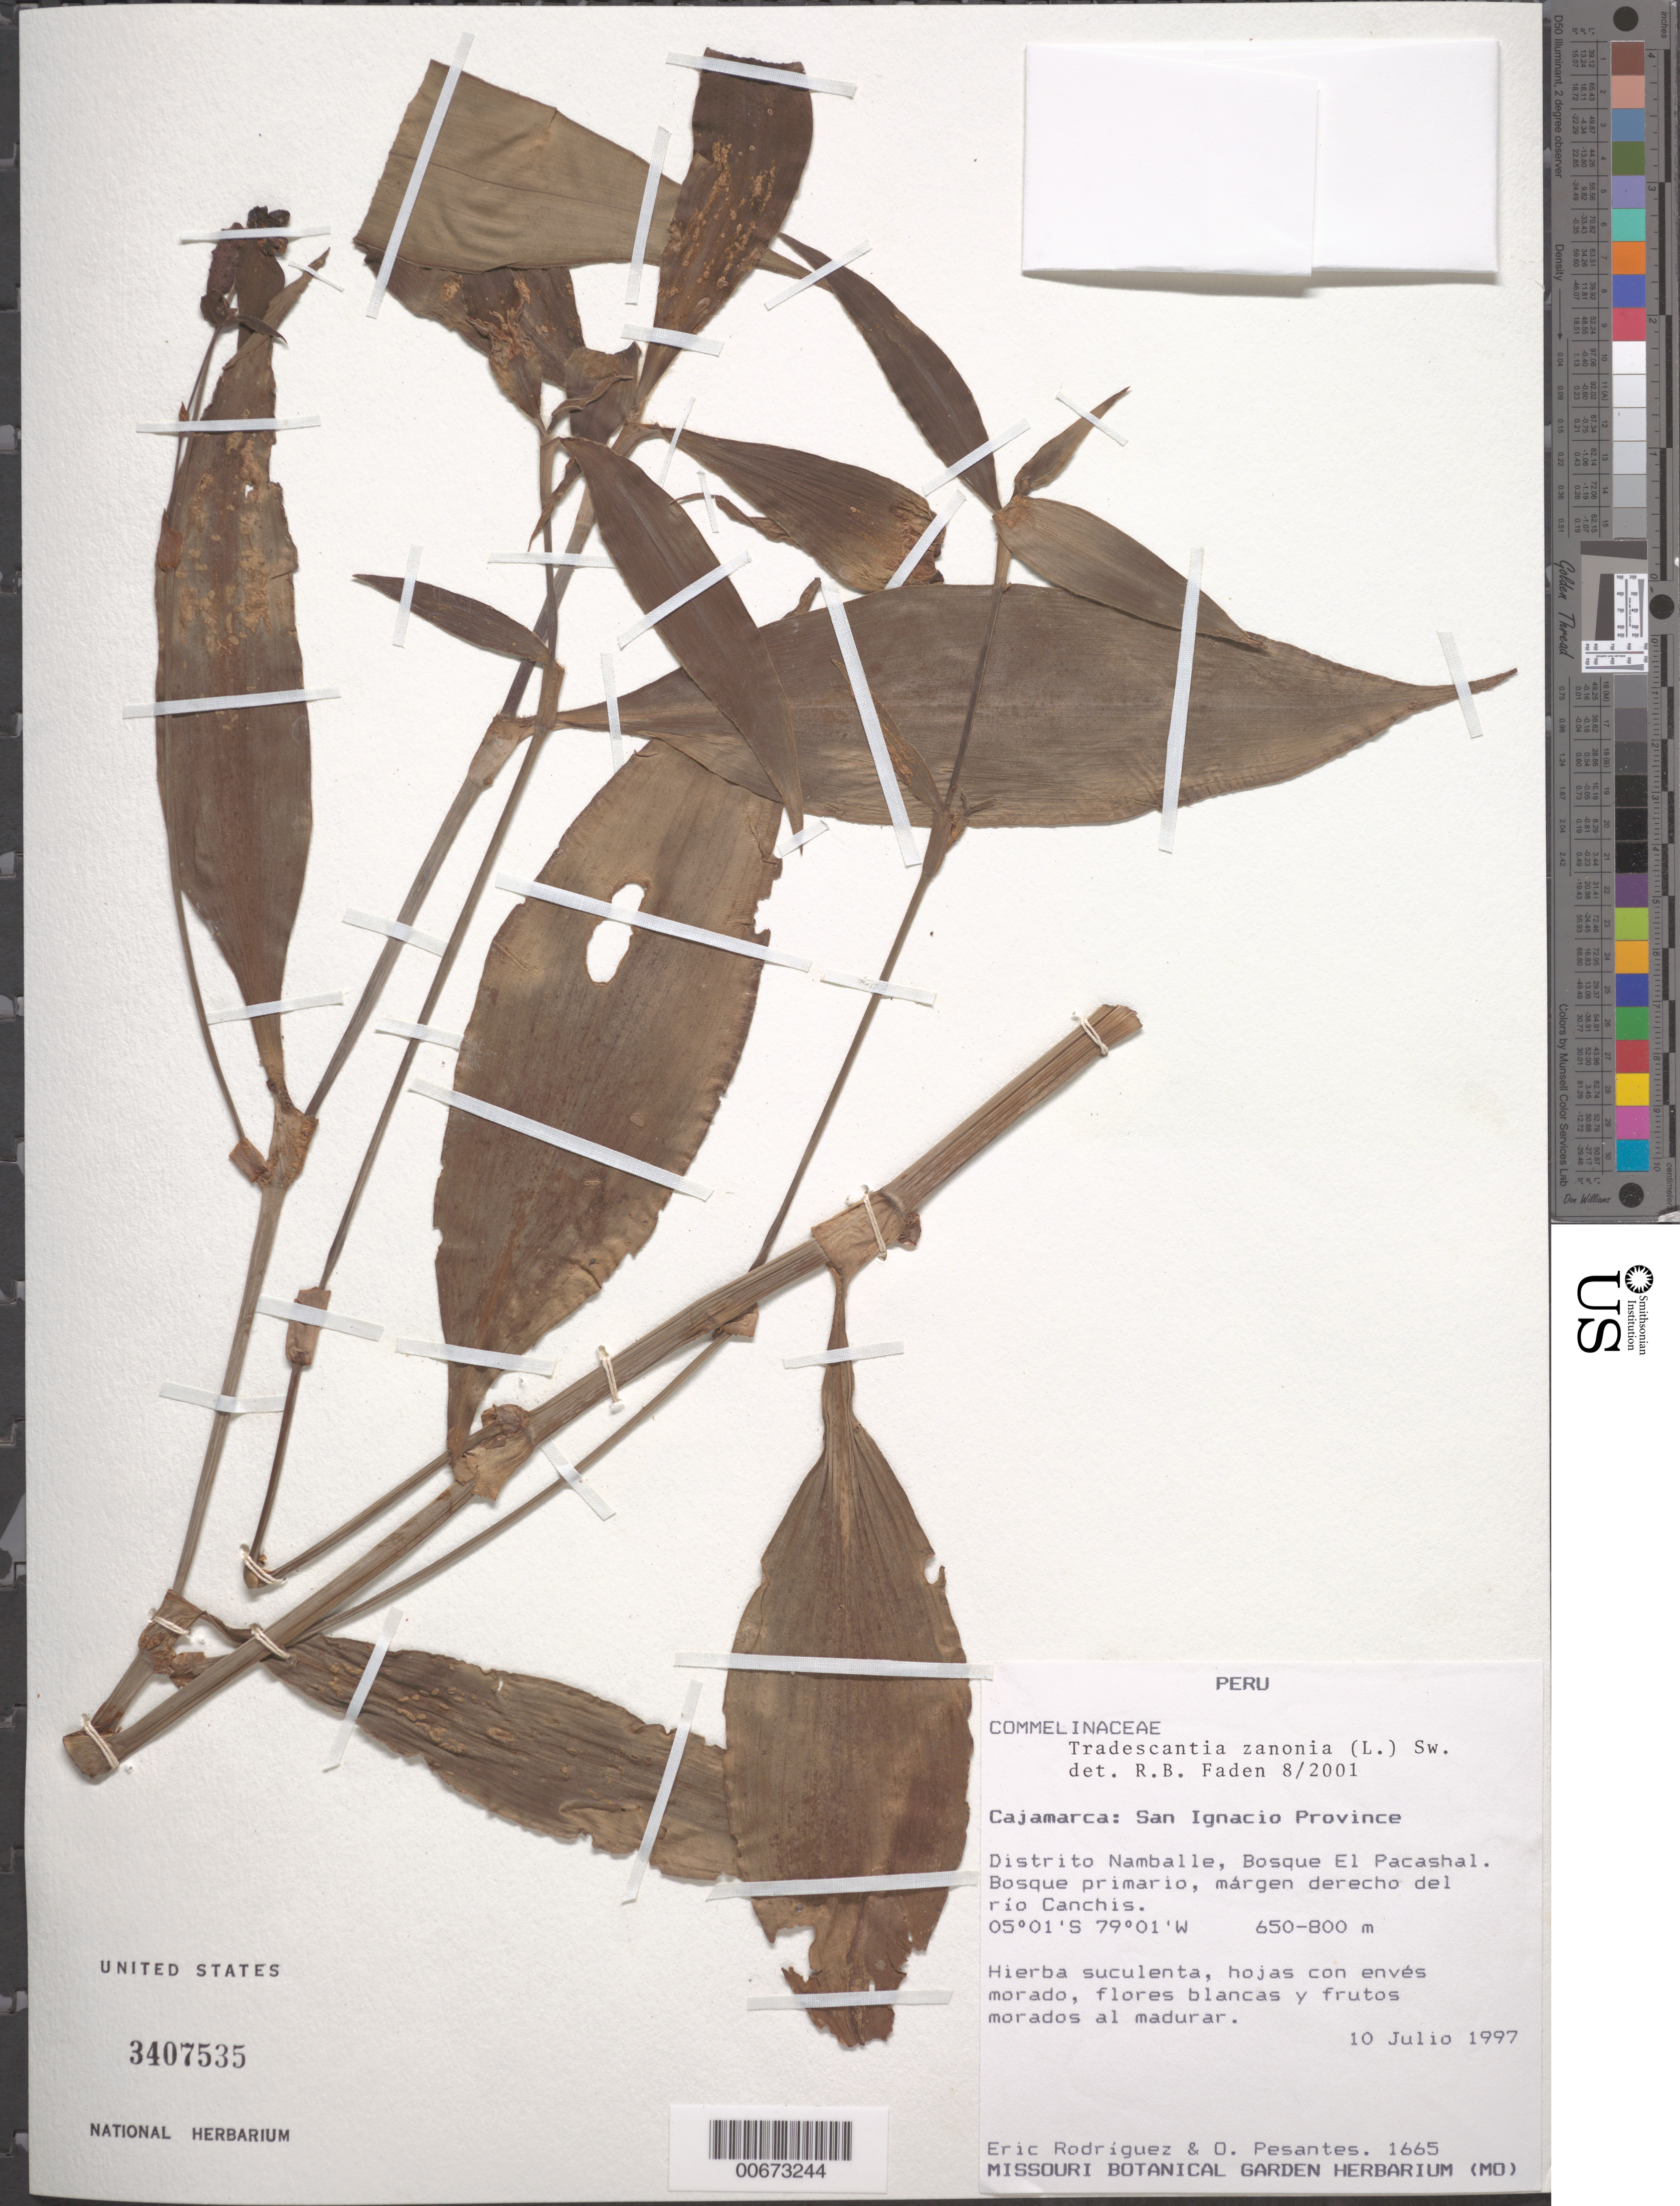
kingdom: Plantae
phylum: Tracheophyta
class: Liliopsida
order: Commelinales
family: Commelinaceae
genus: Tradescantia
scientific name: Tradescantia zanonia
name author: (L.) Sw.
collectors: E. F. Rodrignez R. & O. Pesantes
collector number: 1665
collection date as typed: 10 Jul 1997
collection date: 1997-07-10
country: Peru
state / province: Cajamarca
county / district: San Ignacio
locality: Namballe, Bosque El Pacashal, Río Canchis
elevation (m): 650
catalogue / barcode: US 3407535